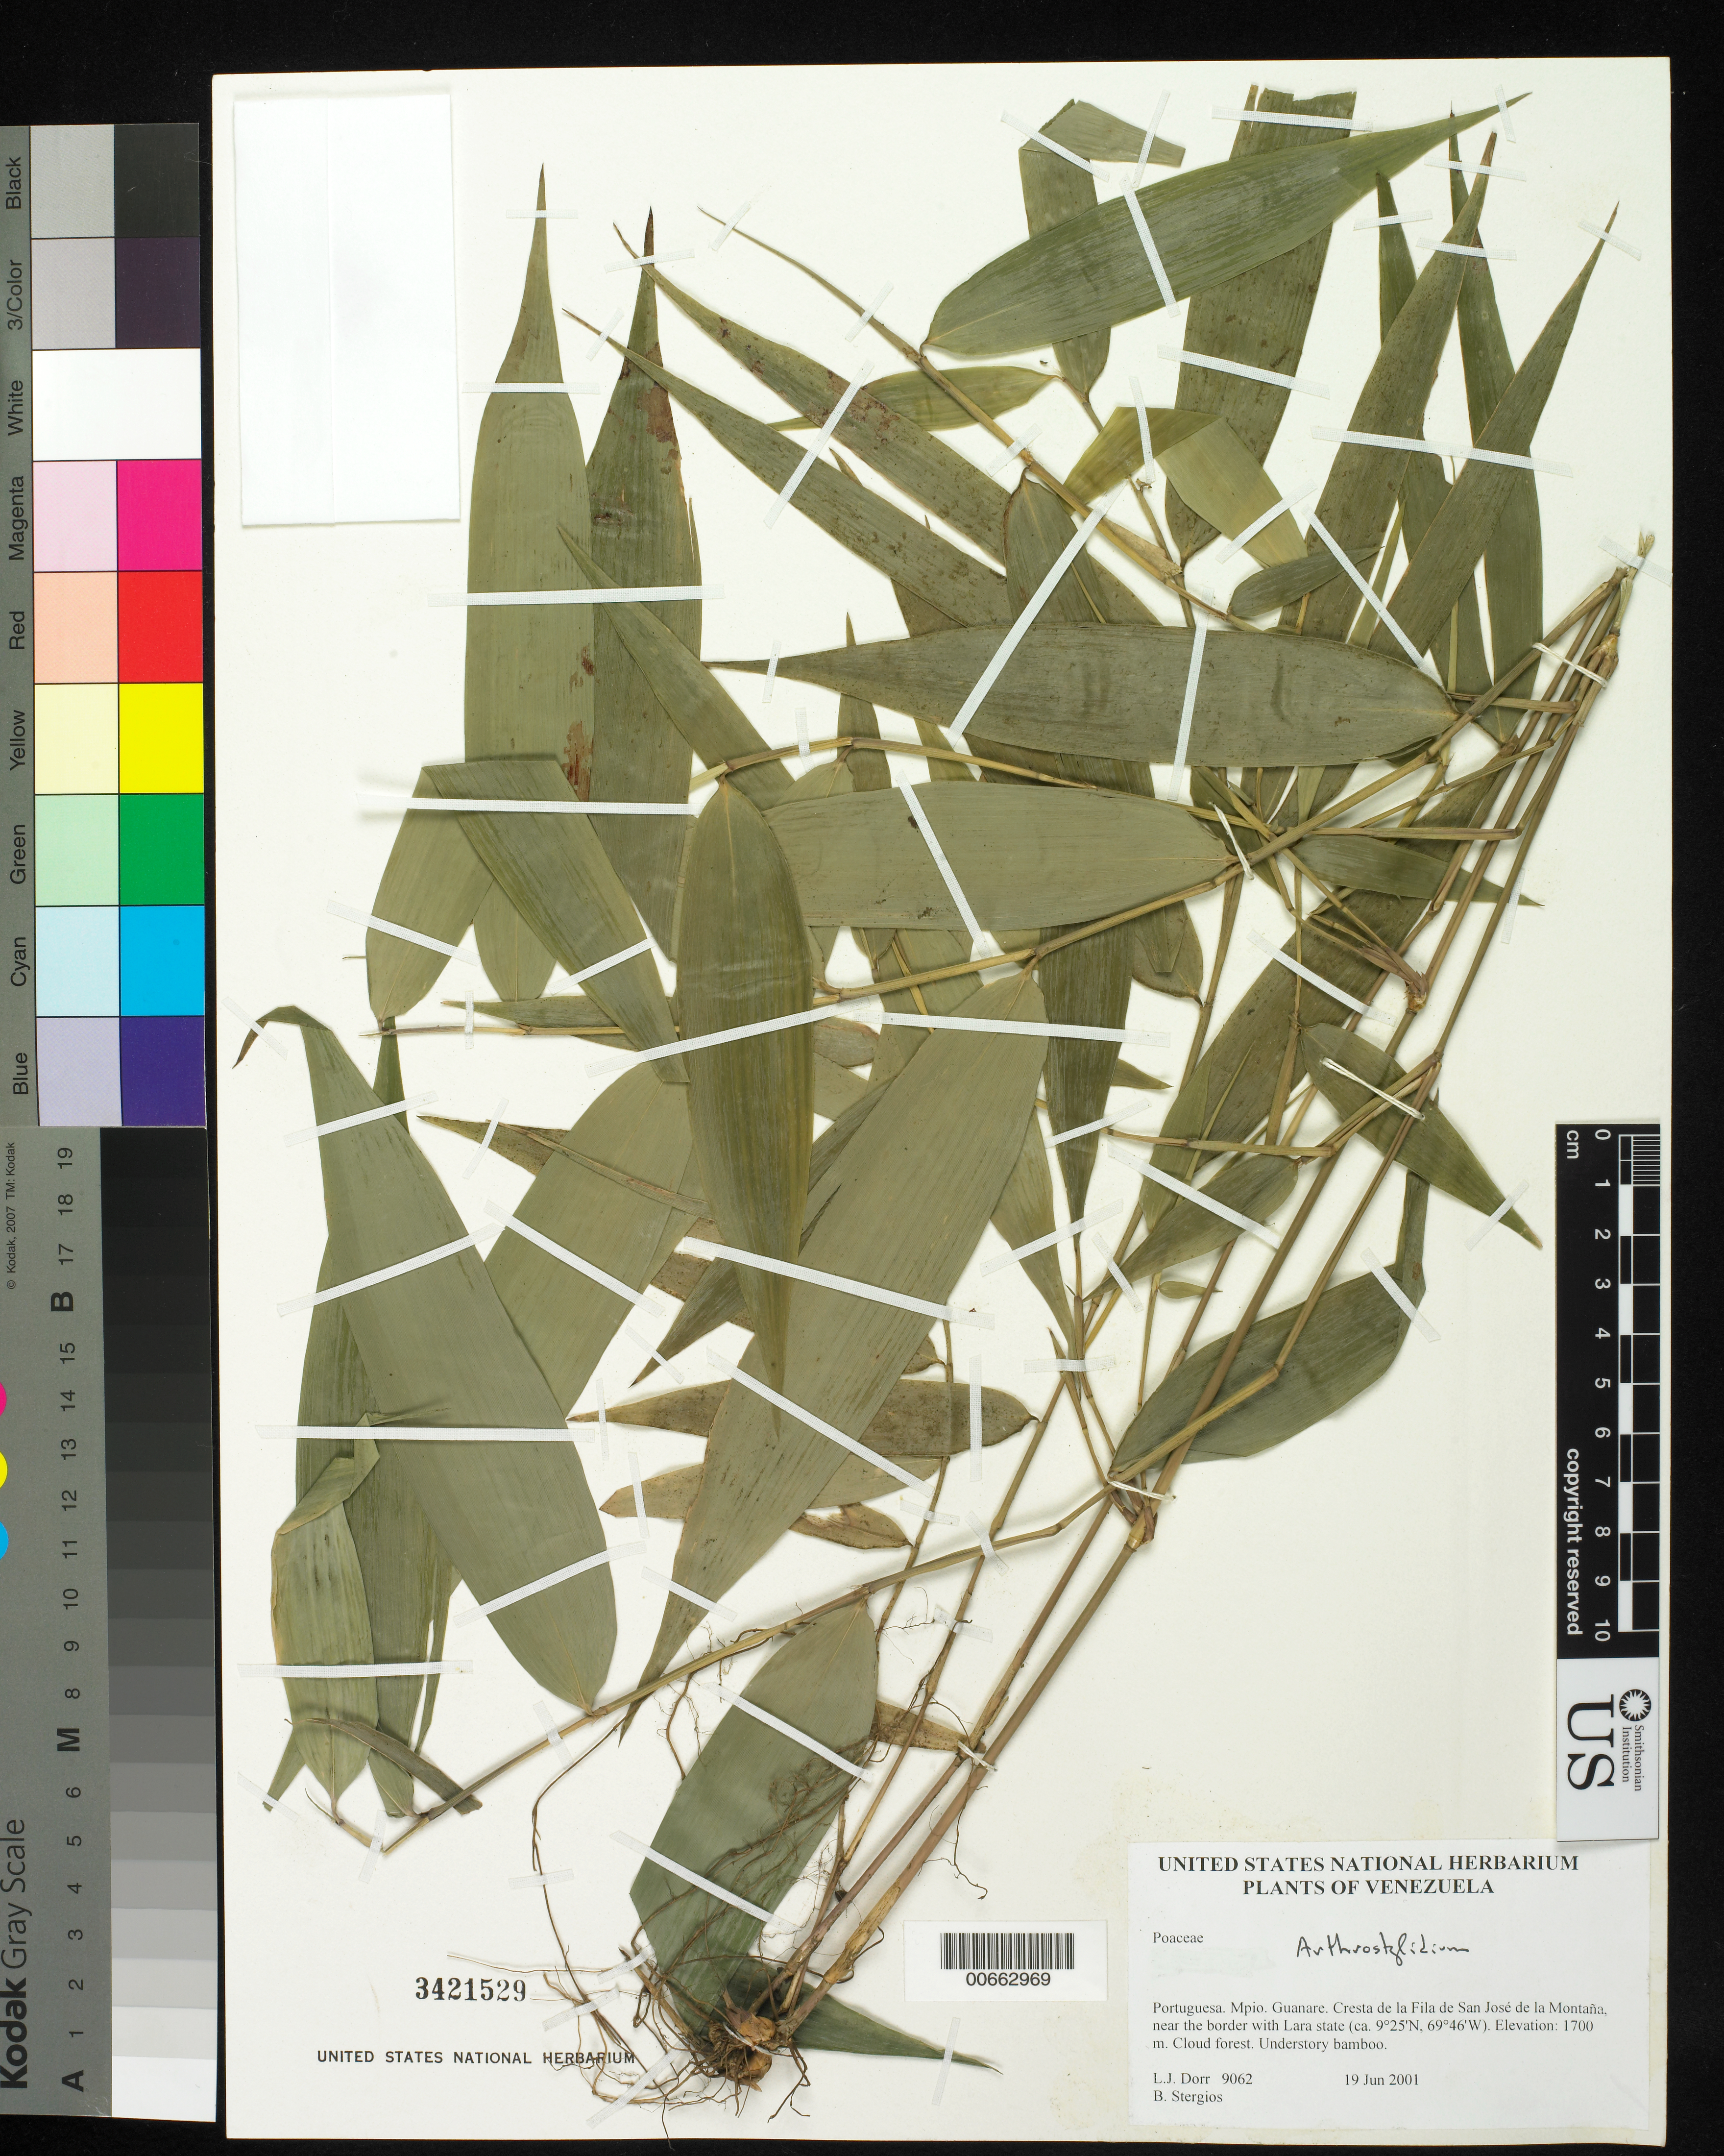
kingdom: Plantae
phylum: Tracheophyta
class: Liliopsida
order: Poales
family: Poaceae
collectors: L. J. Dorr & B. G. Stergios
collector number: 9062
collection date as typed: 19 Jun 2001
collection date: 2001-06-19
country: Venezuela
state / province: Portuguesa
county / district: Guanare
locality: Cresta de la Fila de San José de la Montaña, near the border with Lara state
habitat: Cloud forest.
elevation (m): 1700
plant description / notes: ISC, MO, PORT, US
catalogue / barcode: US 3421529